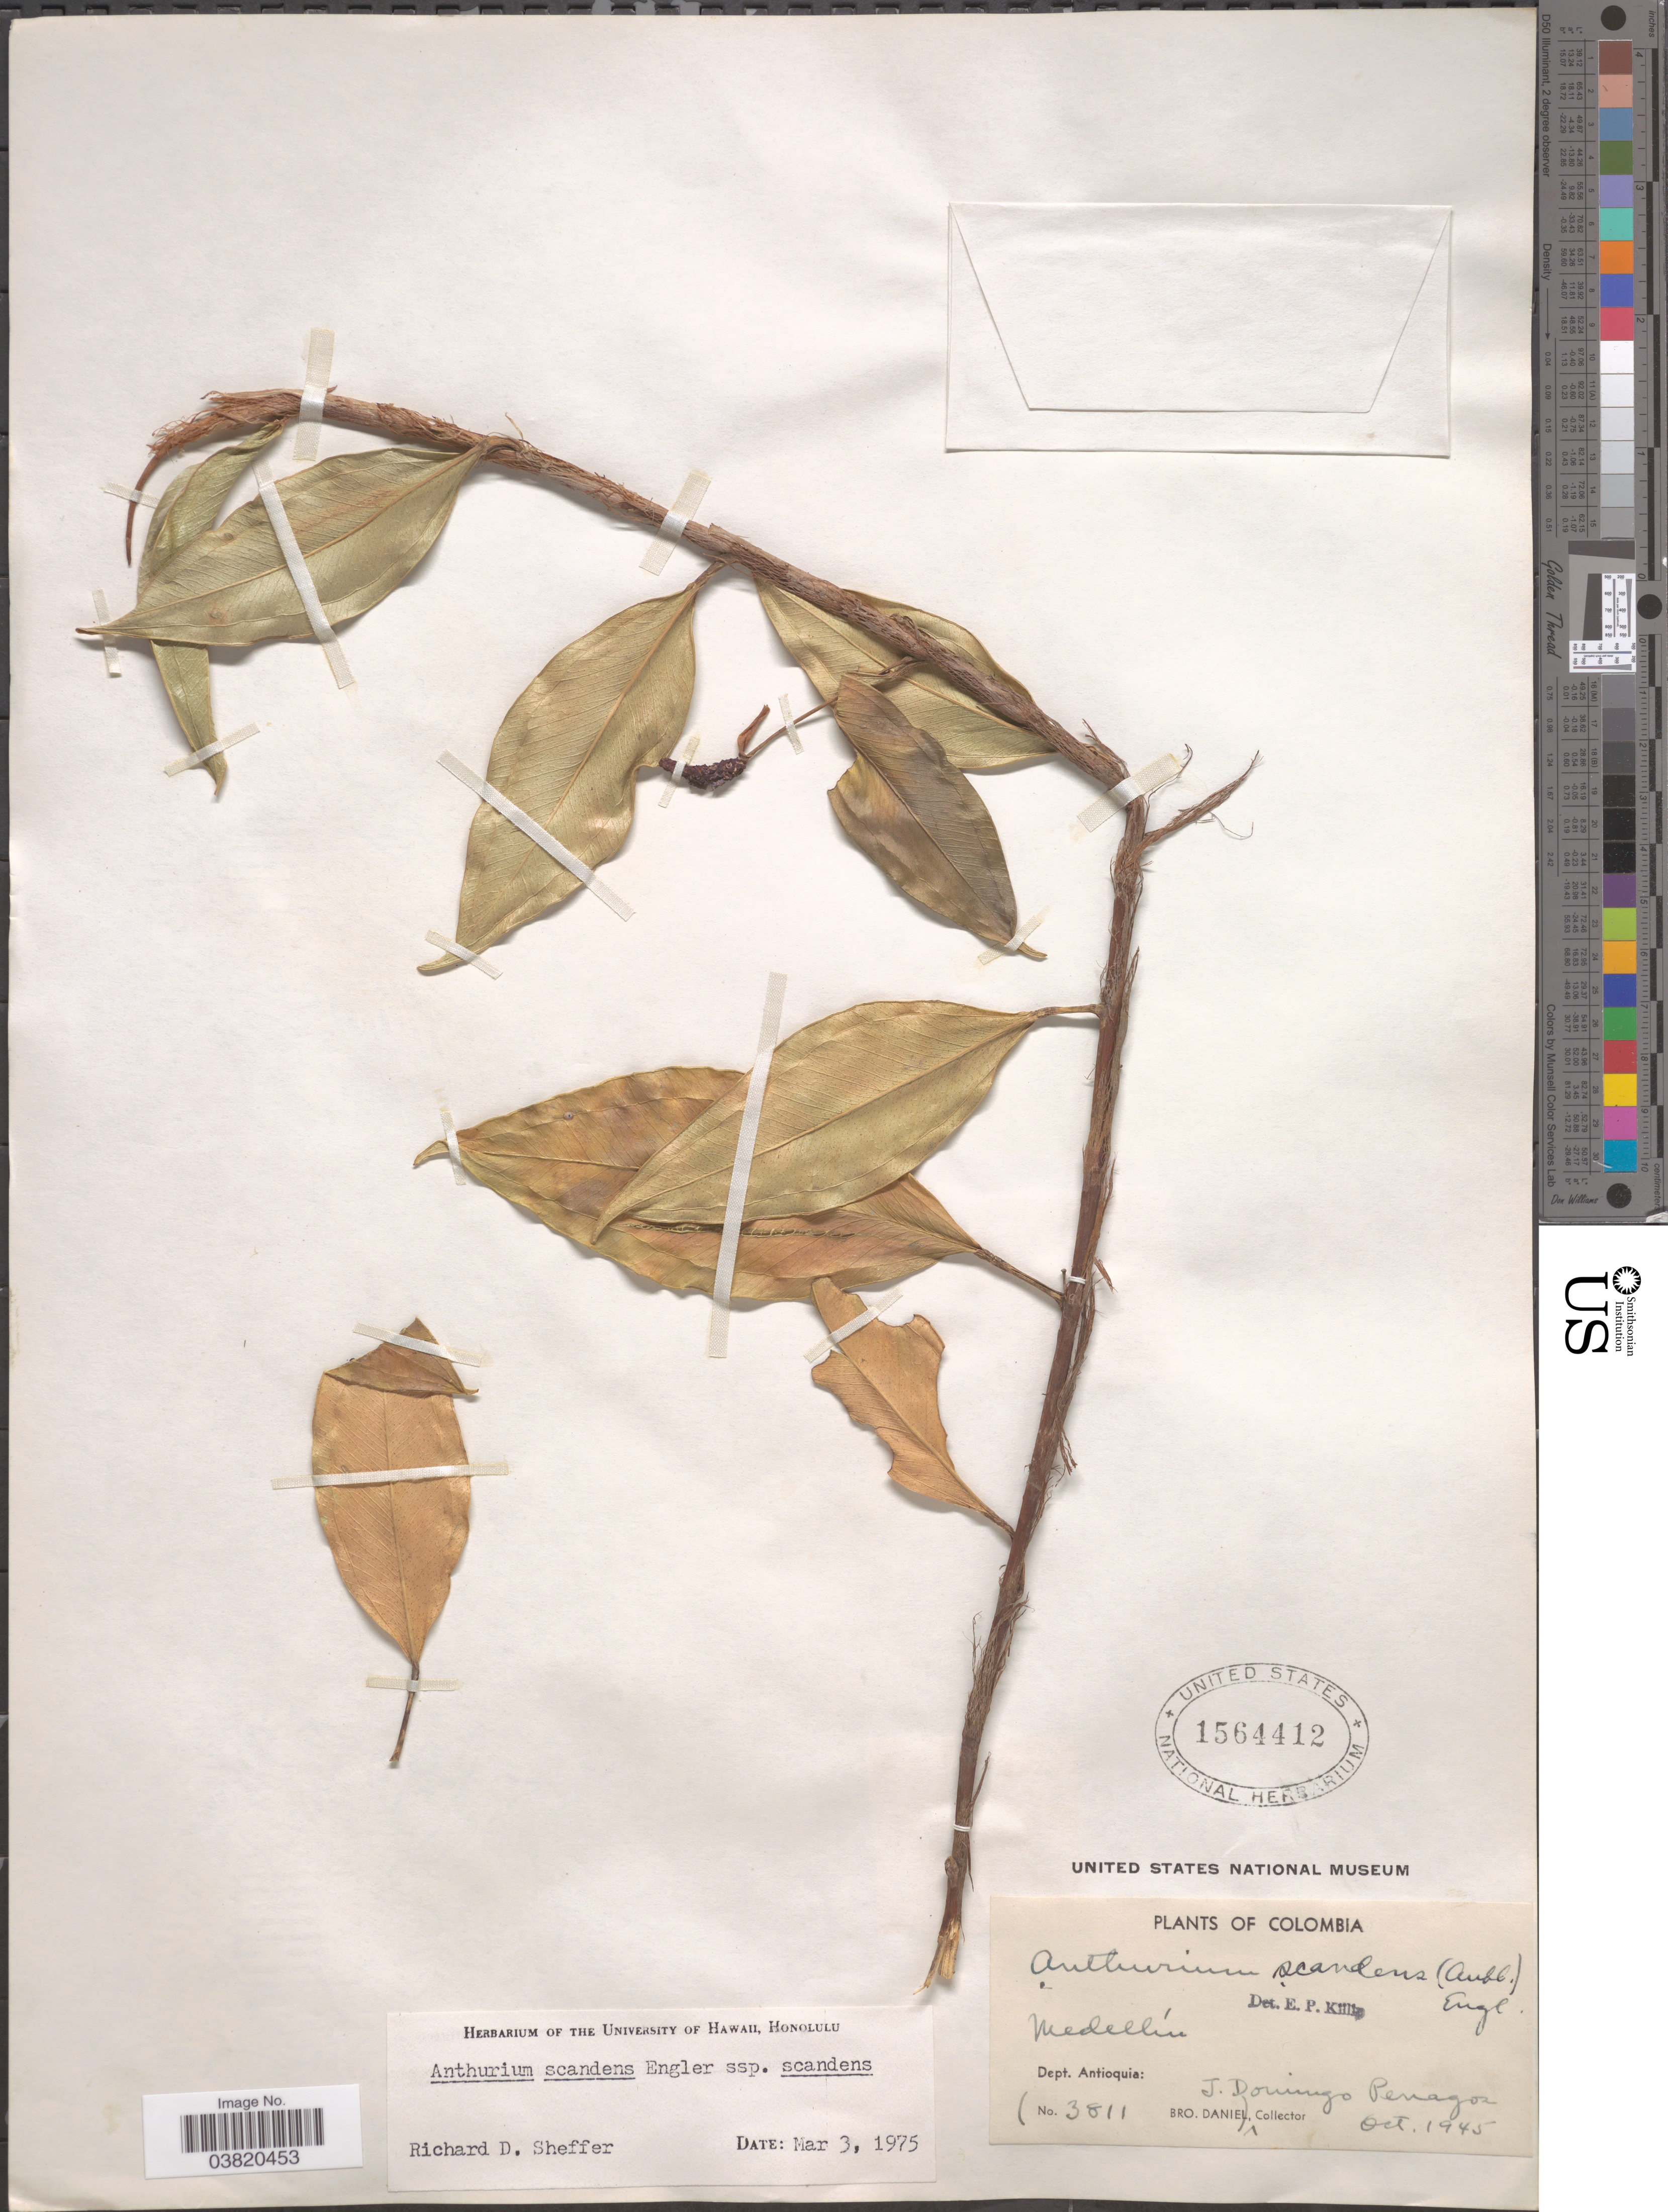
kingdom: Plantae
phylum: Tracheophyta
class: Liliopsida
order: Alismatales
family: Araceae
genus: Anthurium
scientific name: Anthurium scandens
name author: (Aubl.) Engl.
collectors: Bro. Daniel & J. Domingo Penagos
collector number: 3811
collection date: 1945-10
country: Colombia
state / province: Antioquia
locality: Medellín. Dept. Antioquia.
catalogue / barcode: US 1564412